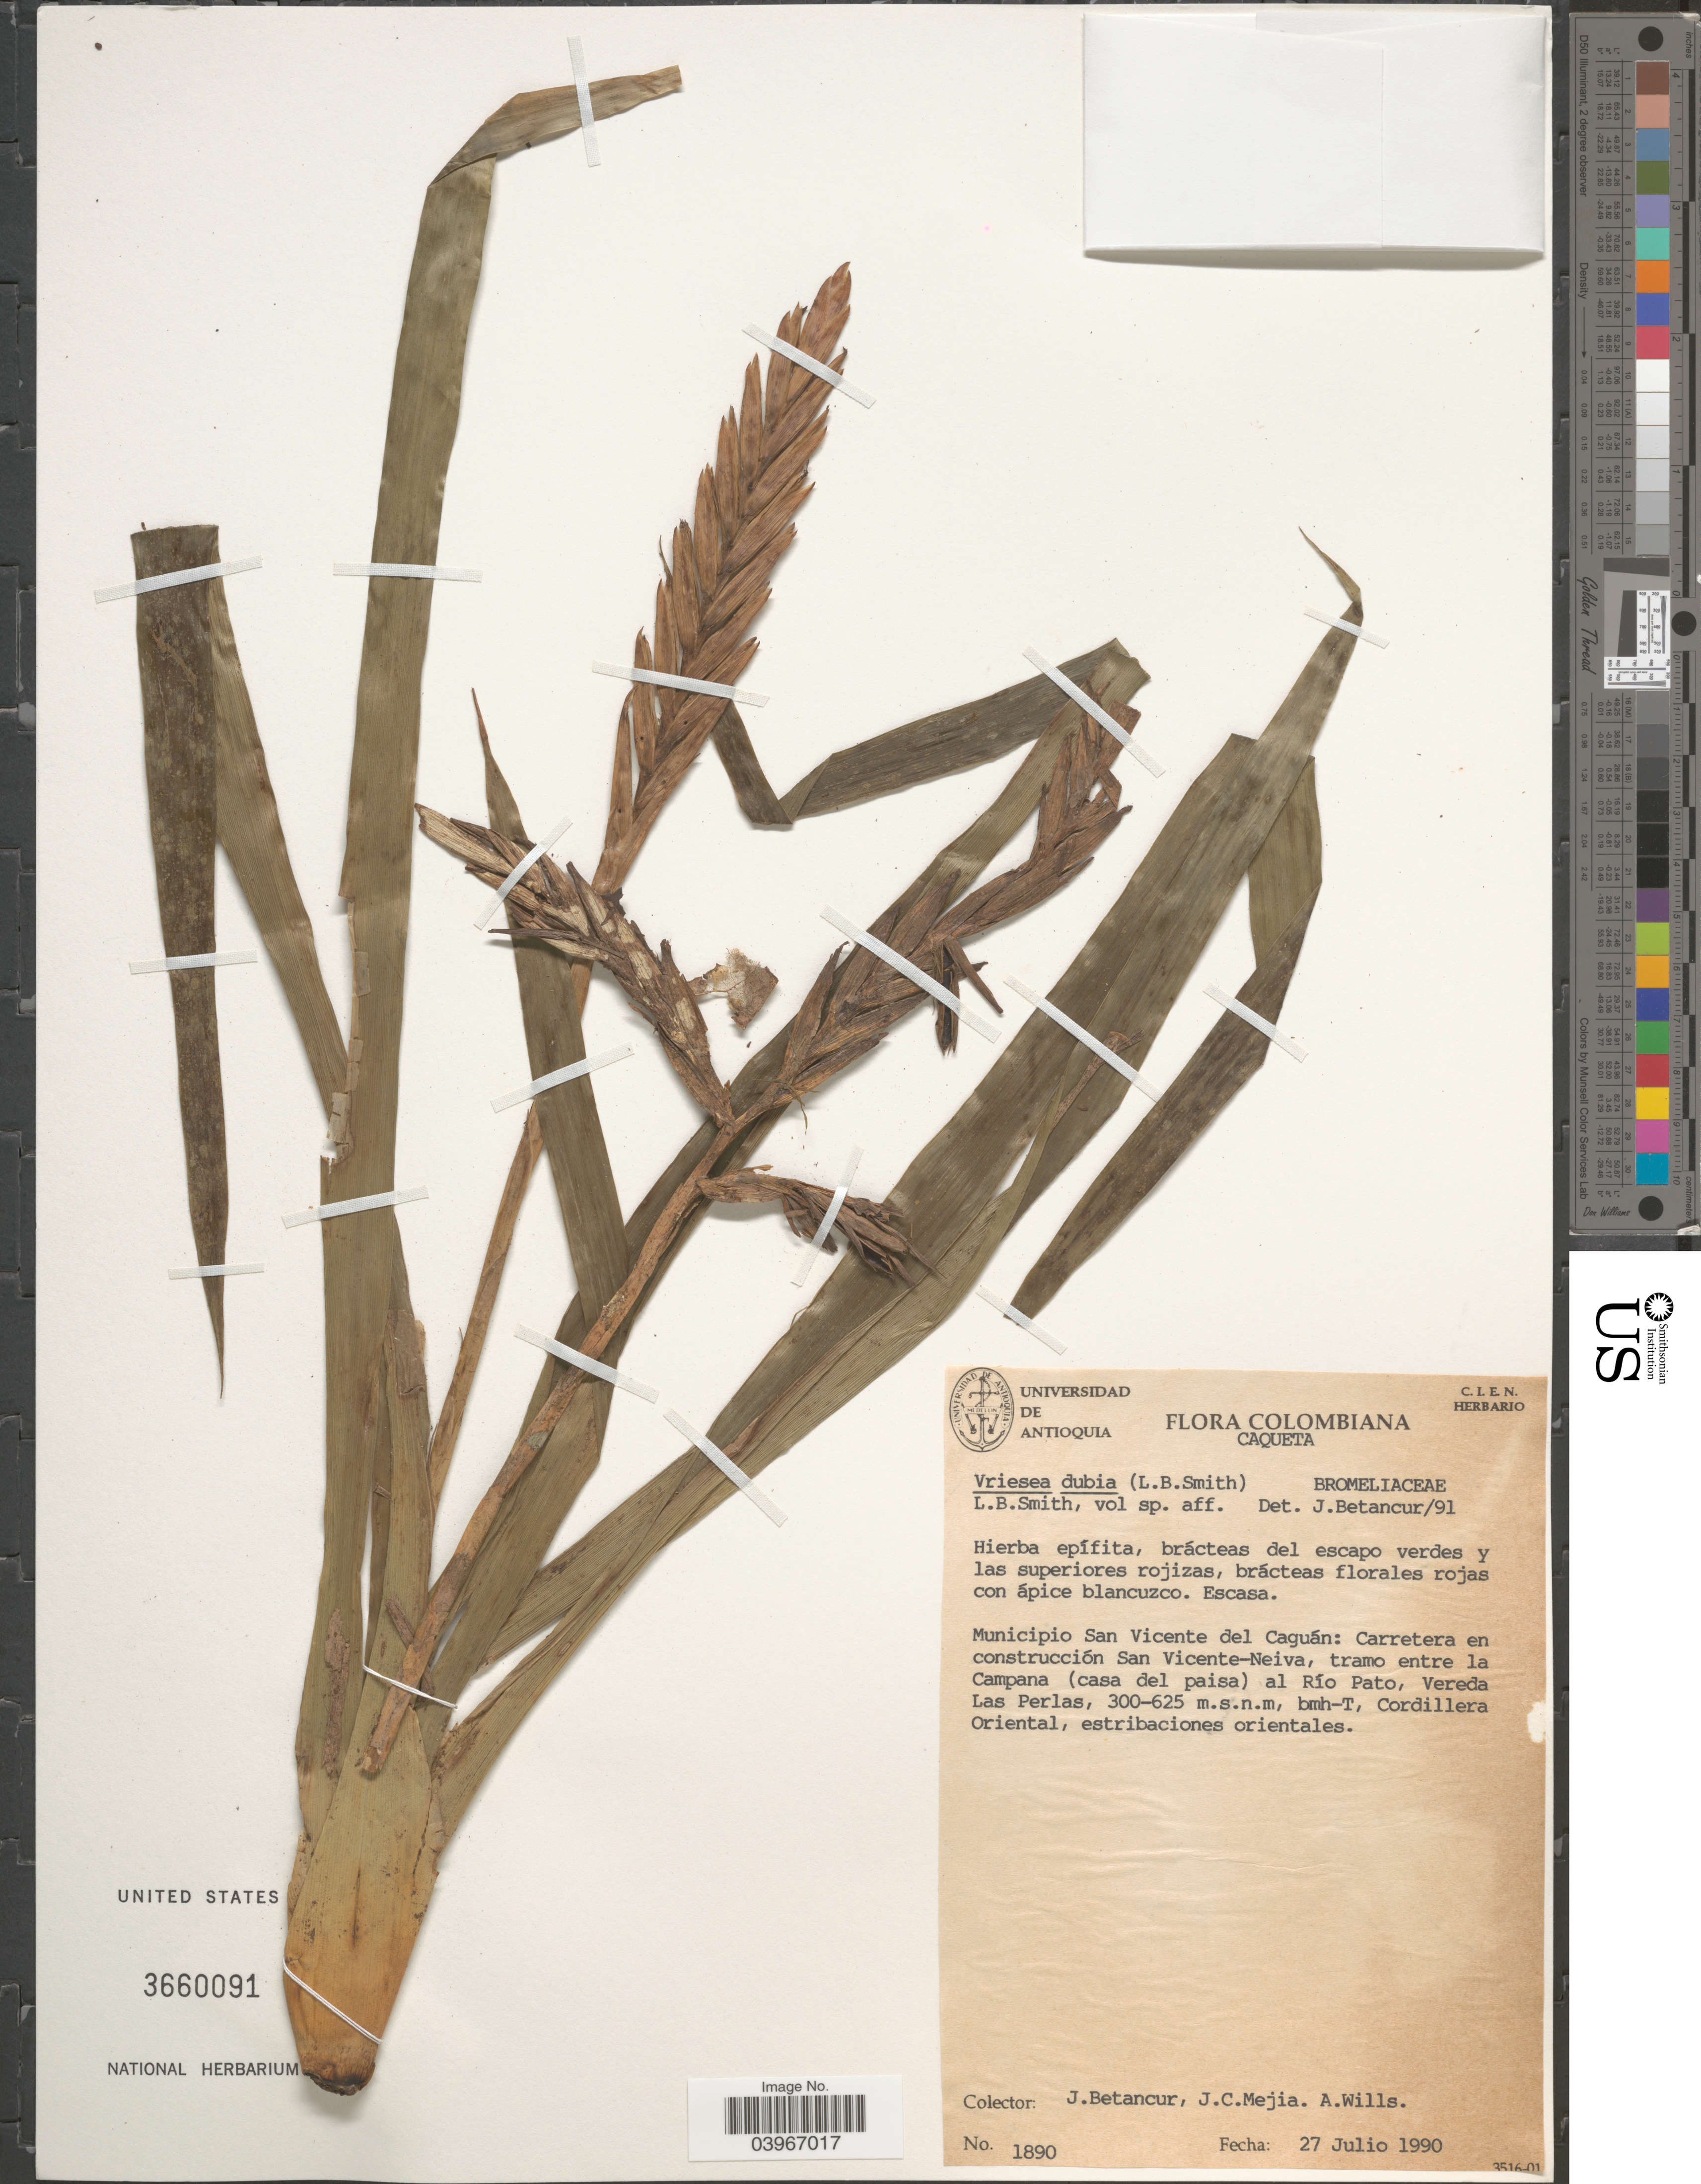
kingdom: Plantae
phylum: Tracheophyta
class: Liliopsida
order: Poales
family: Bromeliaceae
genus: Vriesea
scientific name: Vriesea dubia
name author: (L.B. Sm.) L.B. Sm.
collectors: J. Betancur, J. C. Mejia & A. Wills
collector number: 1890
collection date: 1990-07-27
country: Colombia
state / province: Caquetá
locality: Municipio San Vicente del Caguán: Carretera en construcción San Vicente-Neiva, tramo entre la Campana (casa del paisa) al Río Pato, Vereda Las Perlas, Cordillera Oriental.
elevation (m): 300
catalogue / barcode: US 3660091